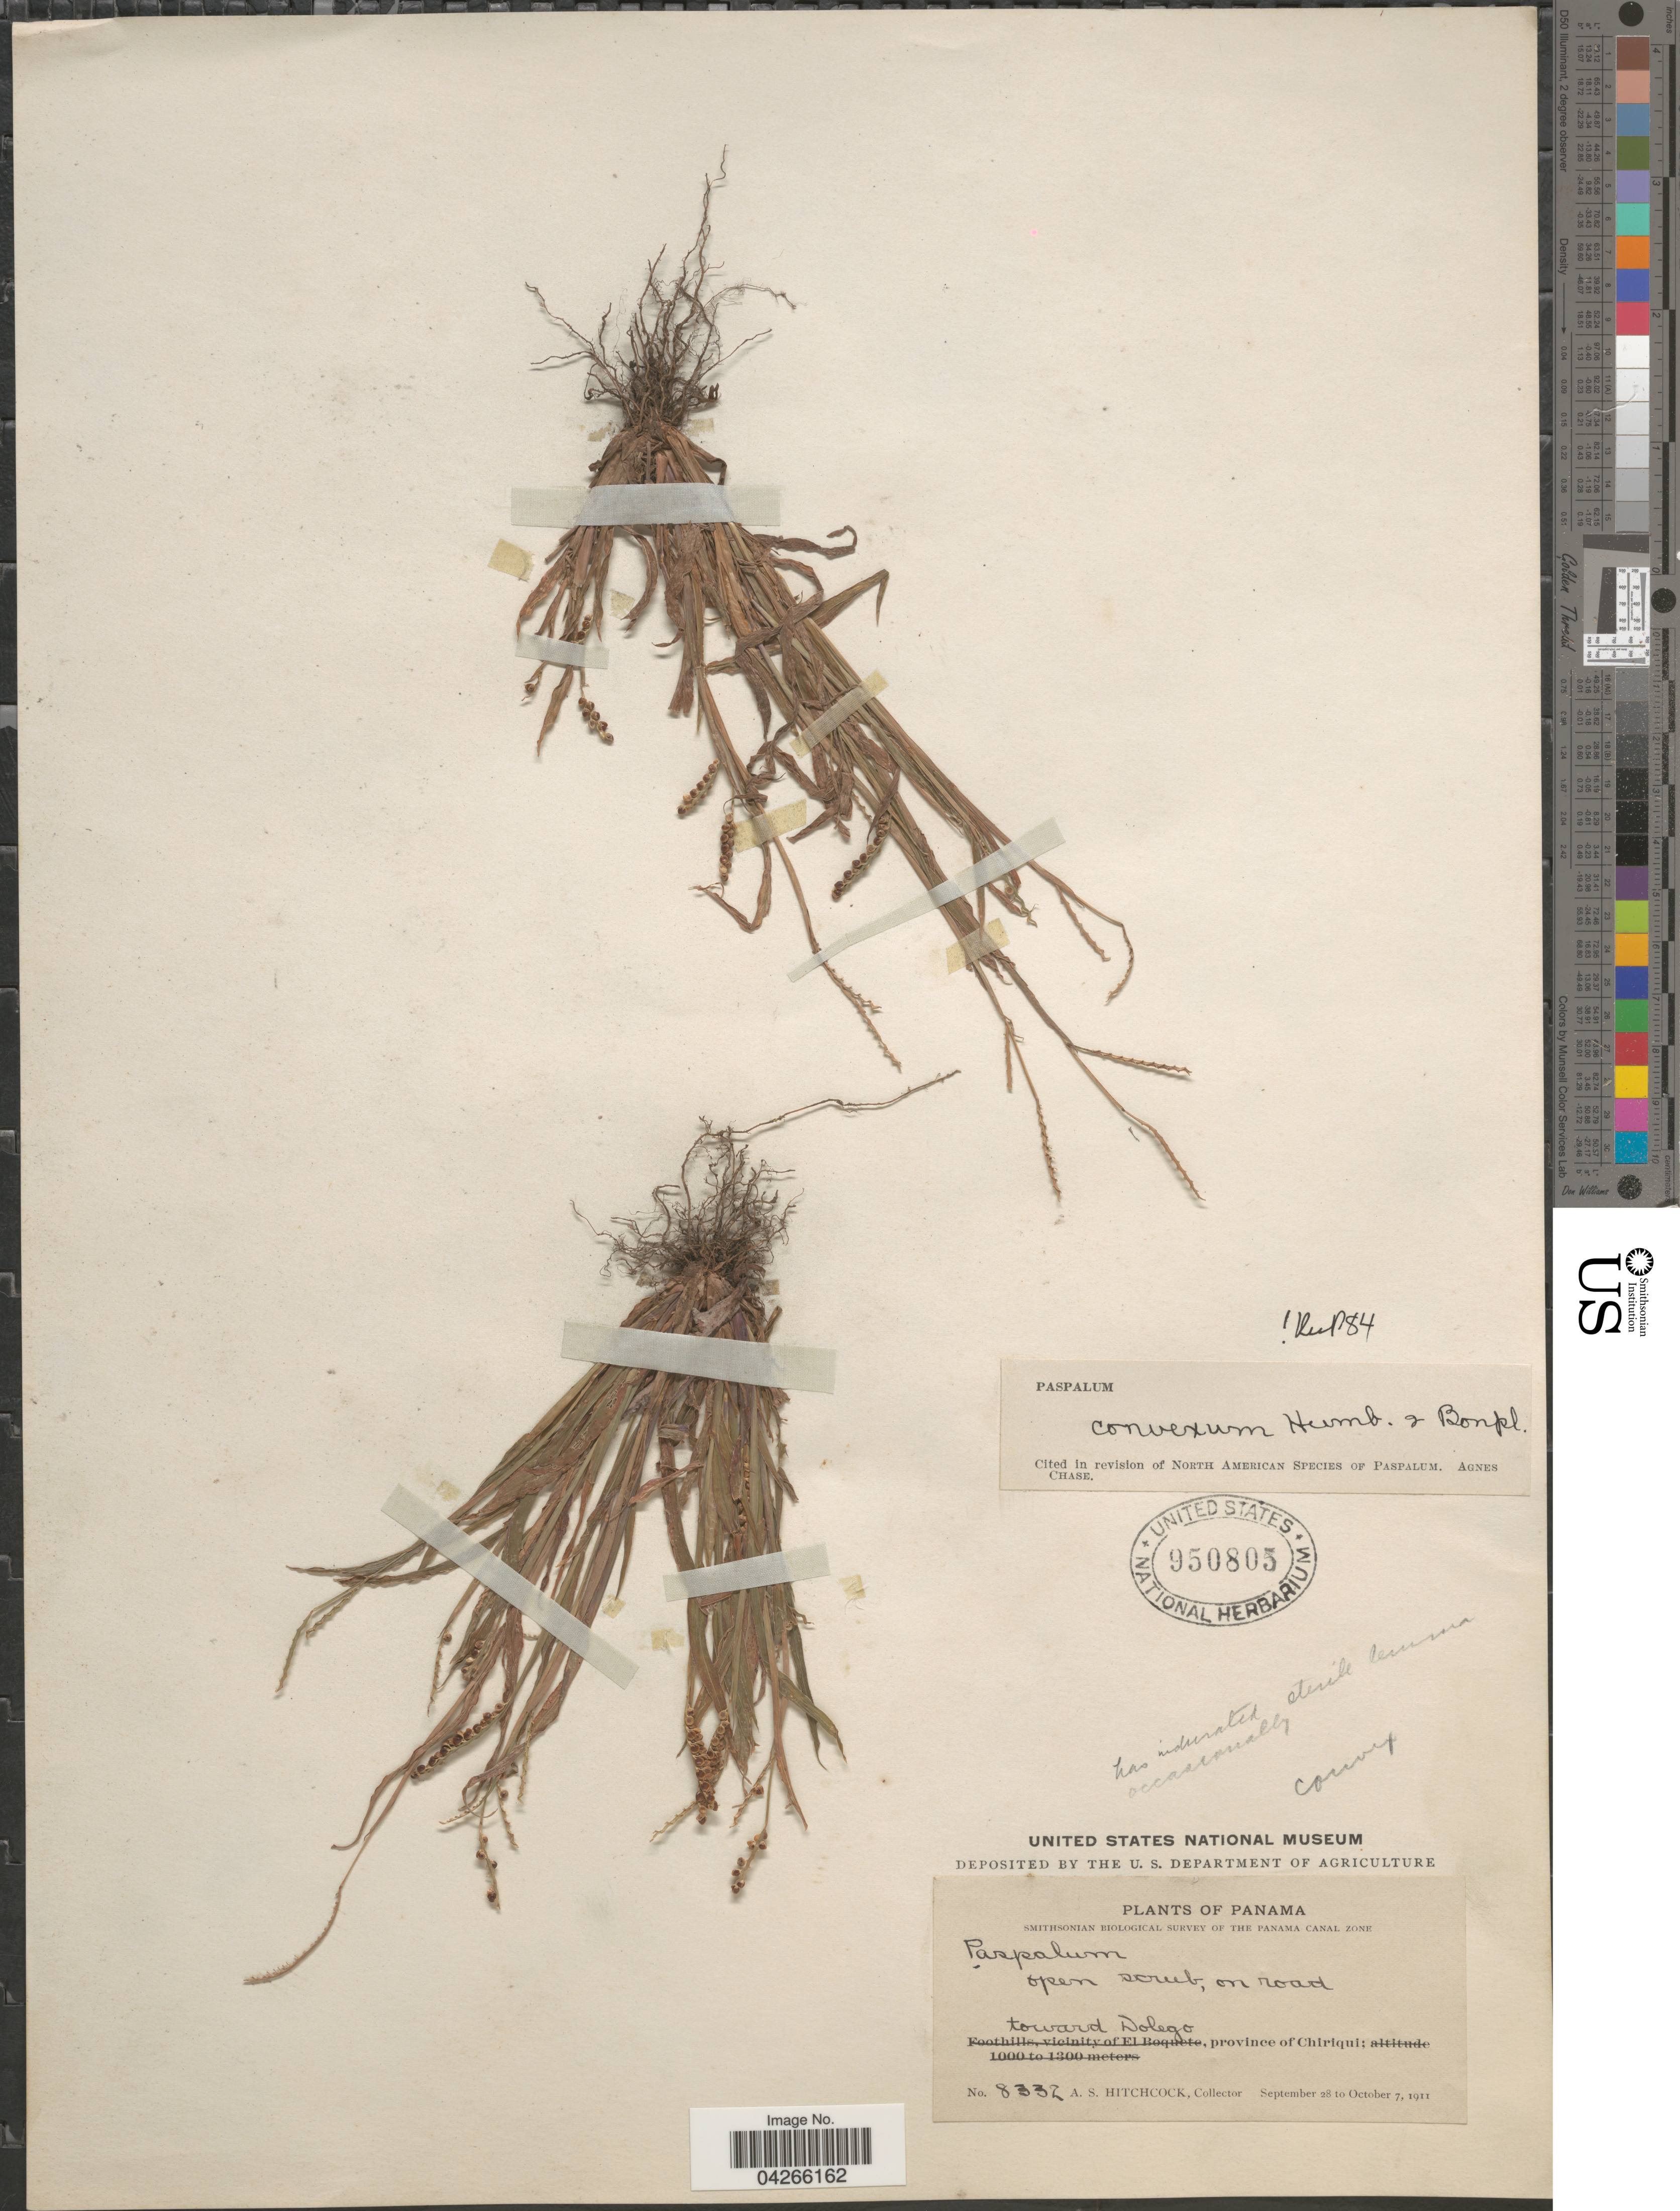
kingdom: Plantae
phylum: Tracheophyta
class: Liliopsida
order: Poales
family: Poaceae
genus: Paspalum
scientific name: Paspalum convexum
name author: Humb. & Bonpl. ex Flüggé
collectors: A. S. Hitchcock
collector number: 8332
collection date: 1911-09-28/1911-10-07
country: Panama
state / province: Chiriqui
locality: Smithsonian Biological Survey of the Panama Canal Zone. On road toward Dolego.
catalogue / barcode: US 950805